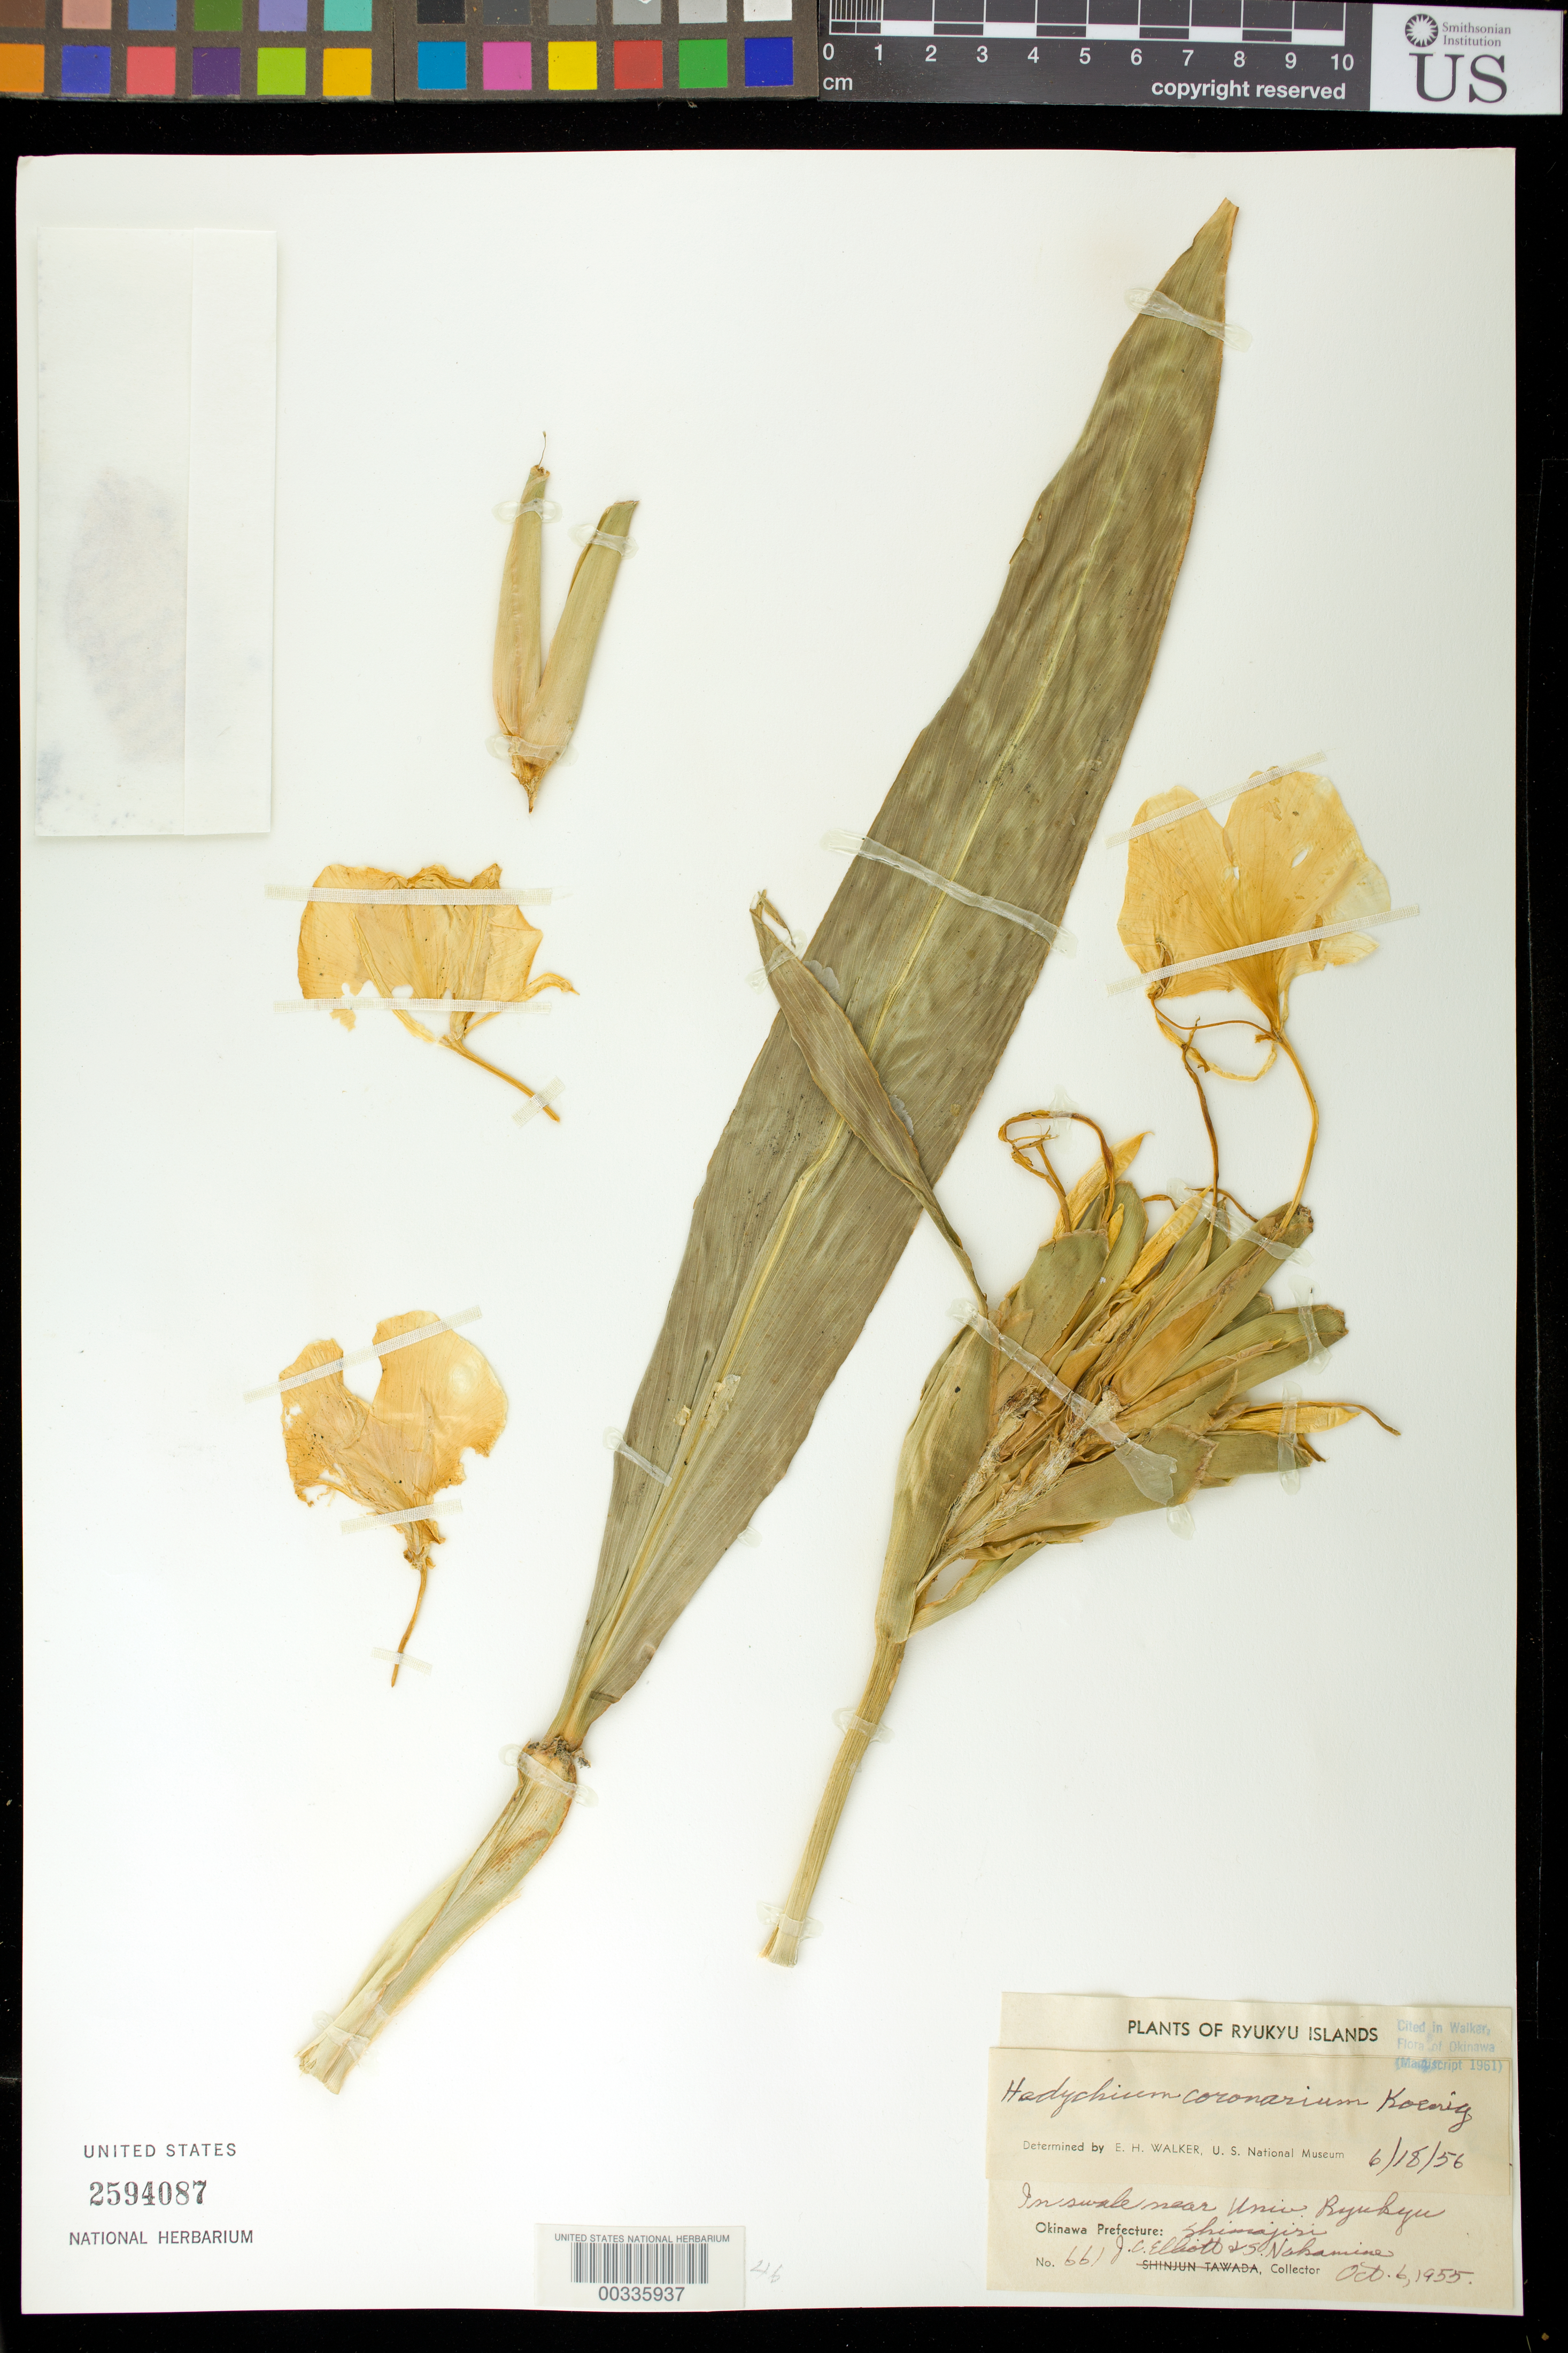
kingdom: Plantae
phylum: Tracheophyta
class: Liliopsida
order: Zingiberales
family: Zingiberaceae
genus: Hedychium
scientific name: Hedychium coronarium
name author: J. Koenig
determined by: Walker, E. H.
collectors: J. Elliot & S. Nakamine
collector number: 661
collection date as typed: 06 Oct 1955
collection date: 1955-10-06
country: Japan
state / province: Okinawa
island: Ryukyu Is.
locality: Plants of ryukyu islands, in swale near univ ryukyu, shimajiri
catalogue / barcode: US 2594087